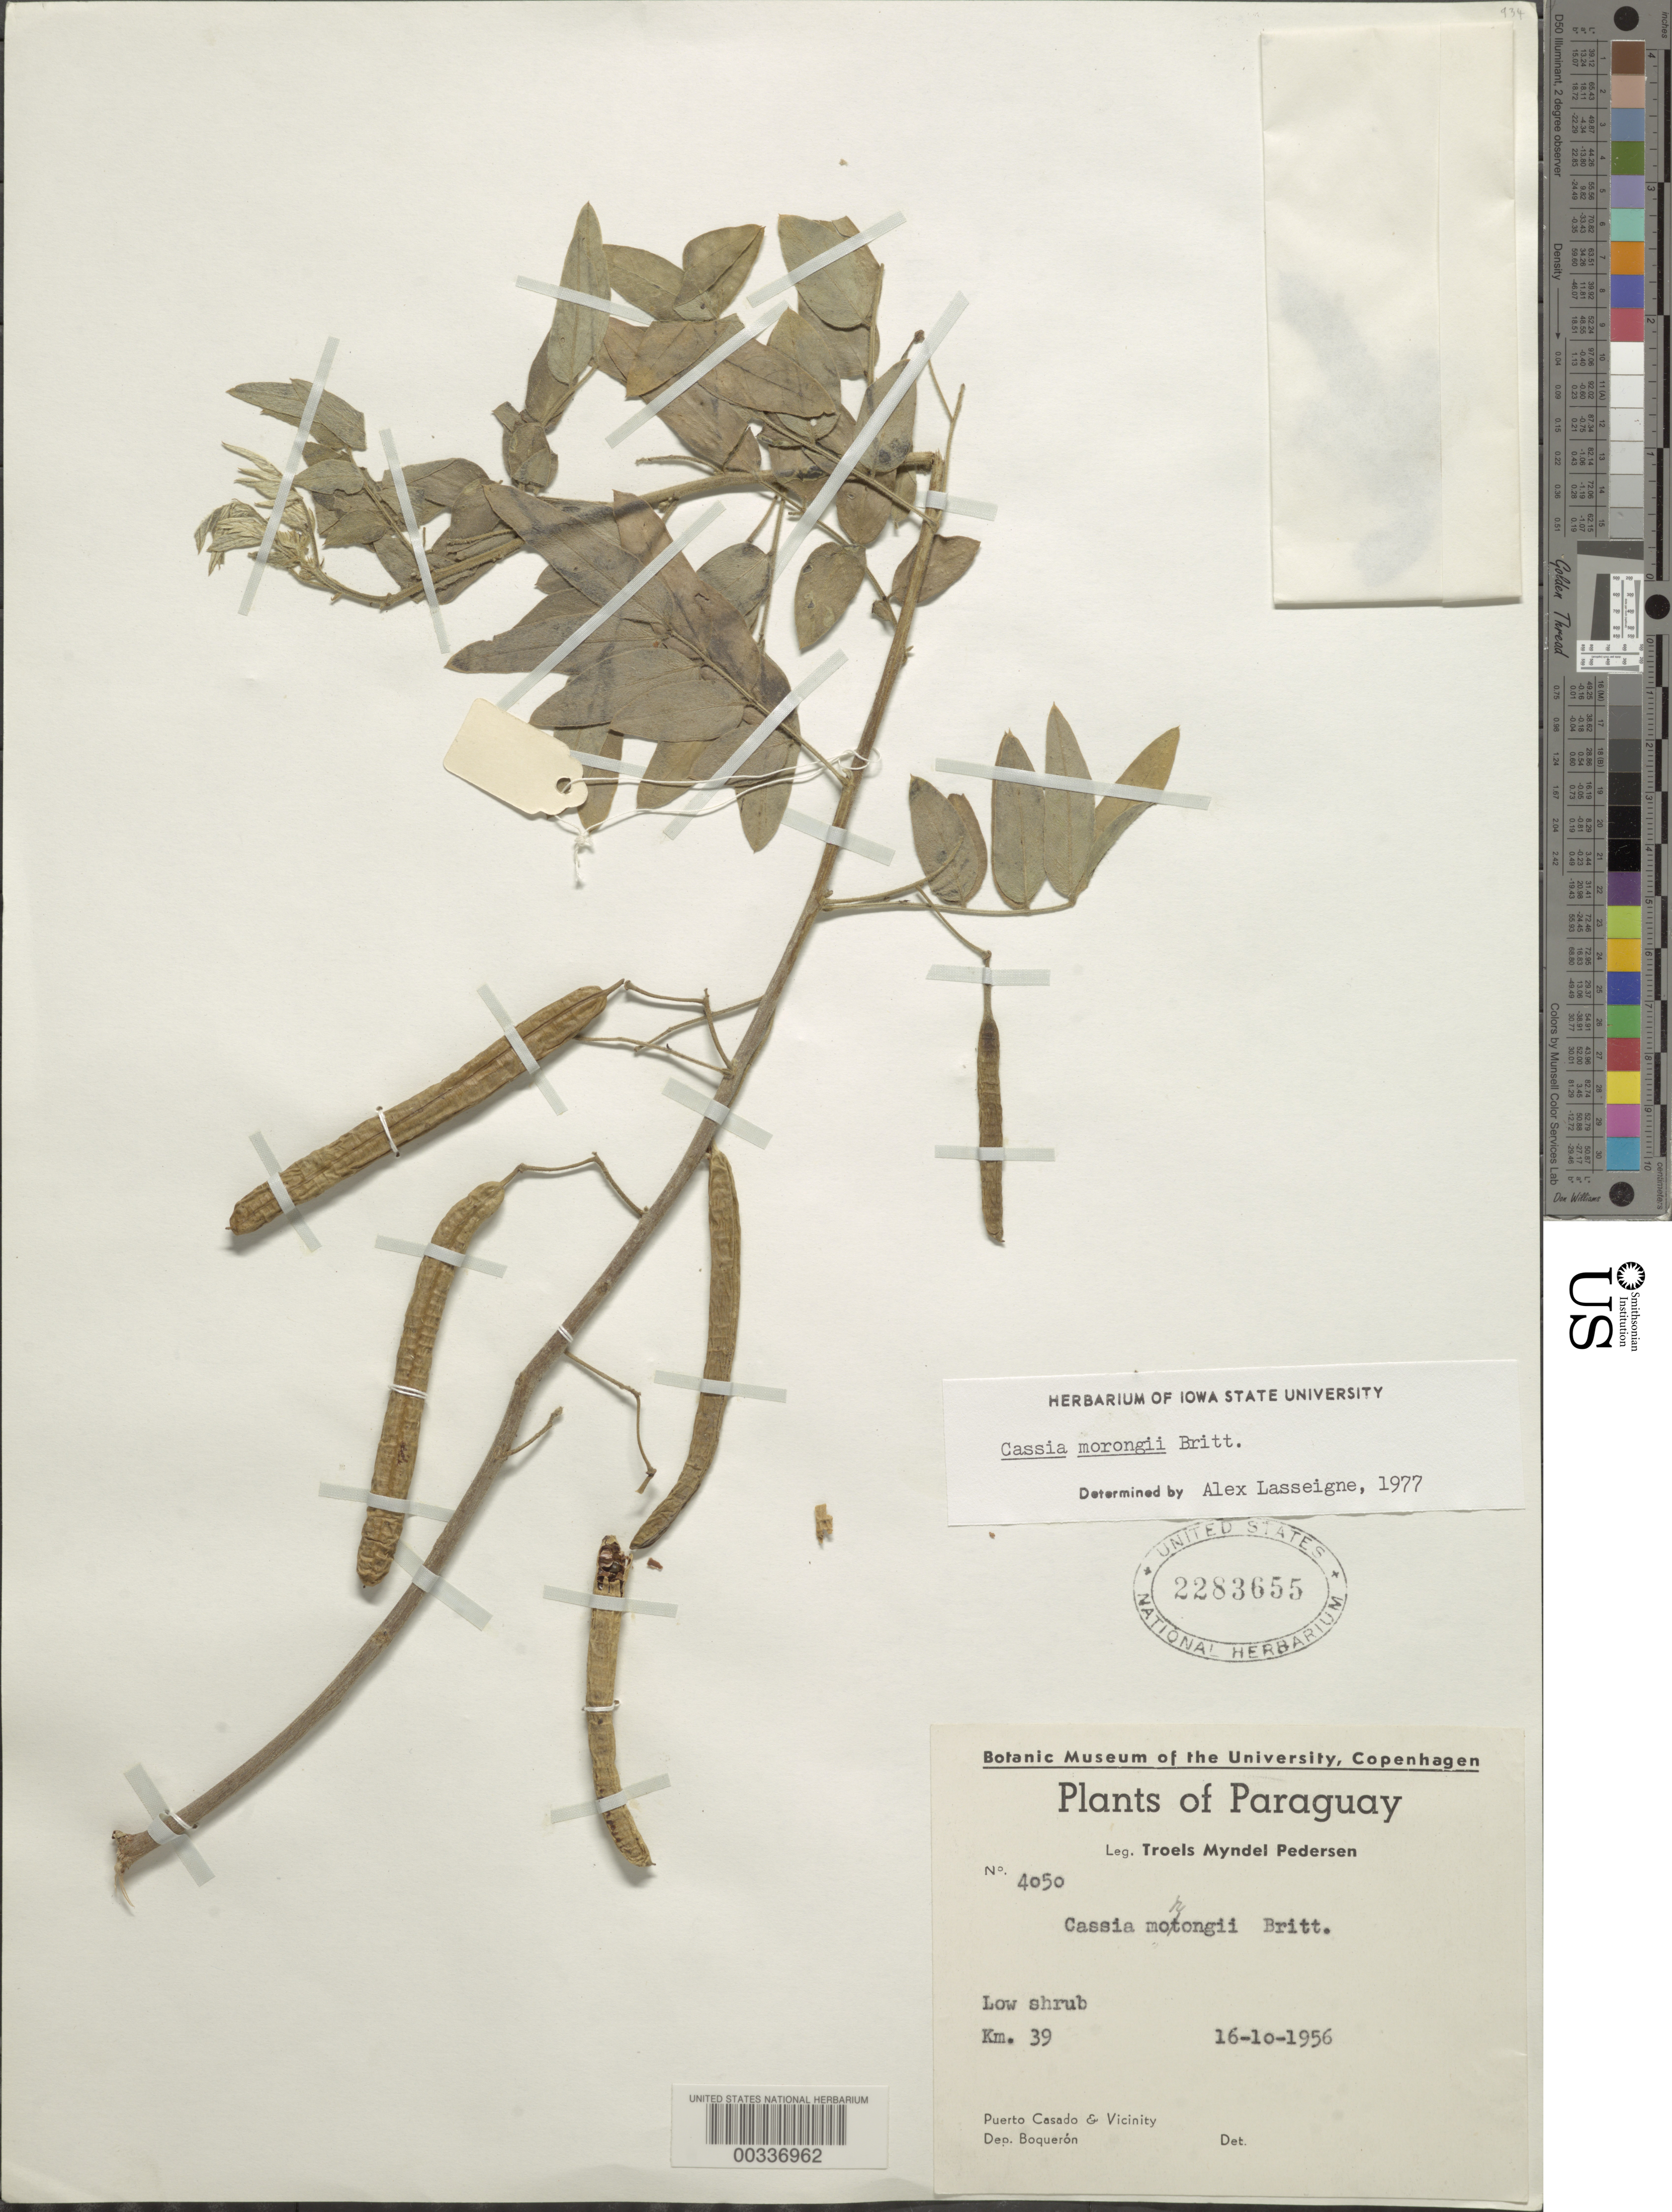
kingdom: Plantae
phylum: Tracheophyta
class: Magnoliopsida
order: Fabales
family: Fabaceae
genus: Senna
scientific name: Senna morongii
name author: (Britton) H.S. Irwin & Barneby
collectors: T. M. Pedersen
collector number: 4050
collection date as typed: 16 Oct 1956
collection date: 1956-10-16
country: Paraguay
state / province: Boquerón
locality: Puerto casado and vicinity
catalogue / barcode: US 2283655